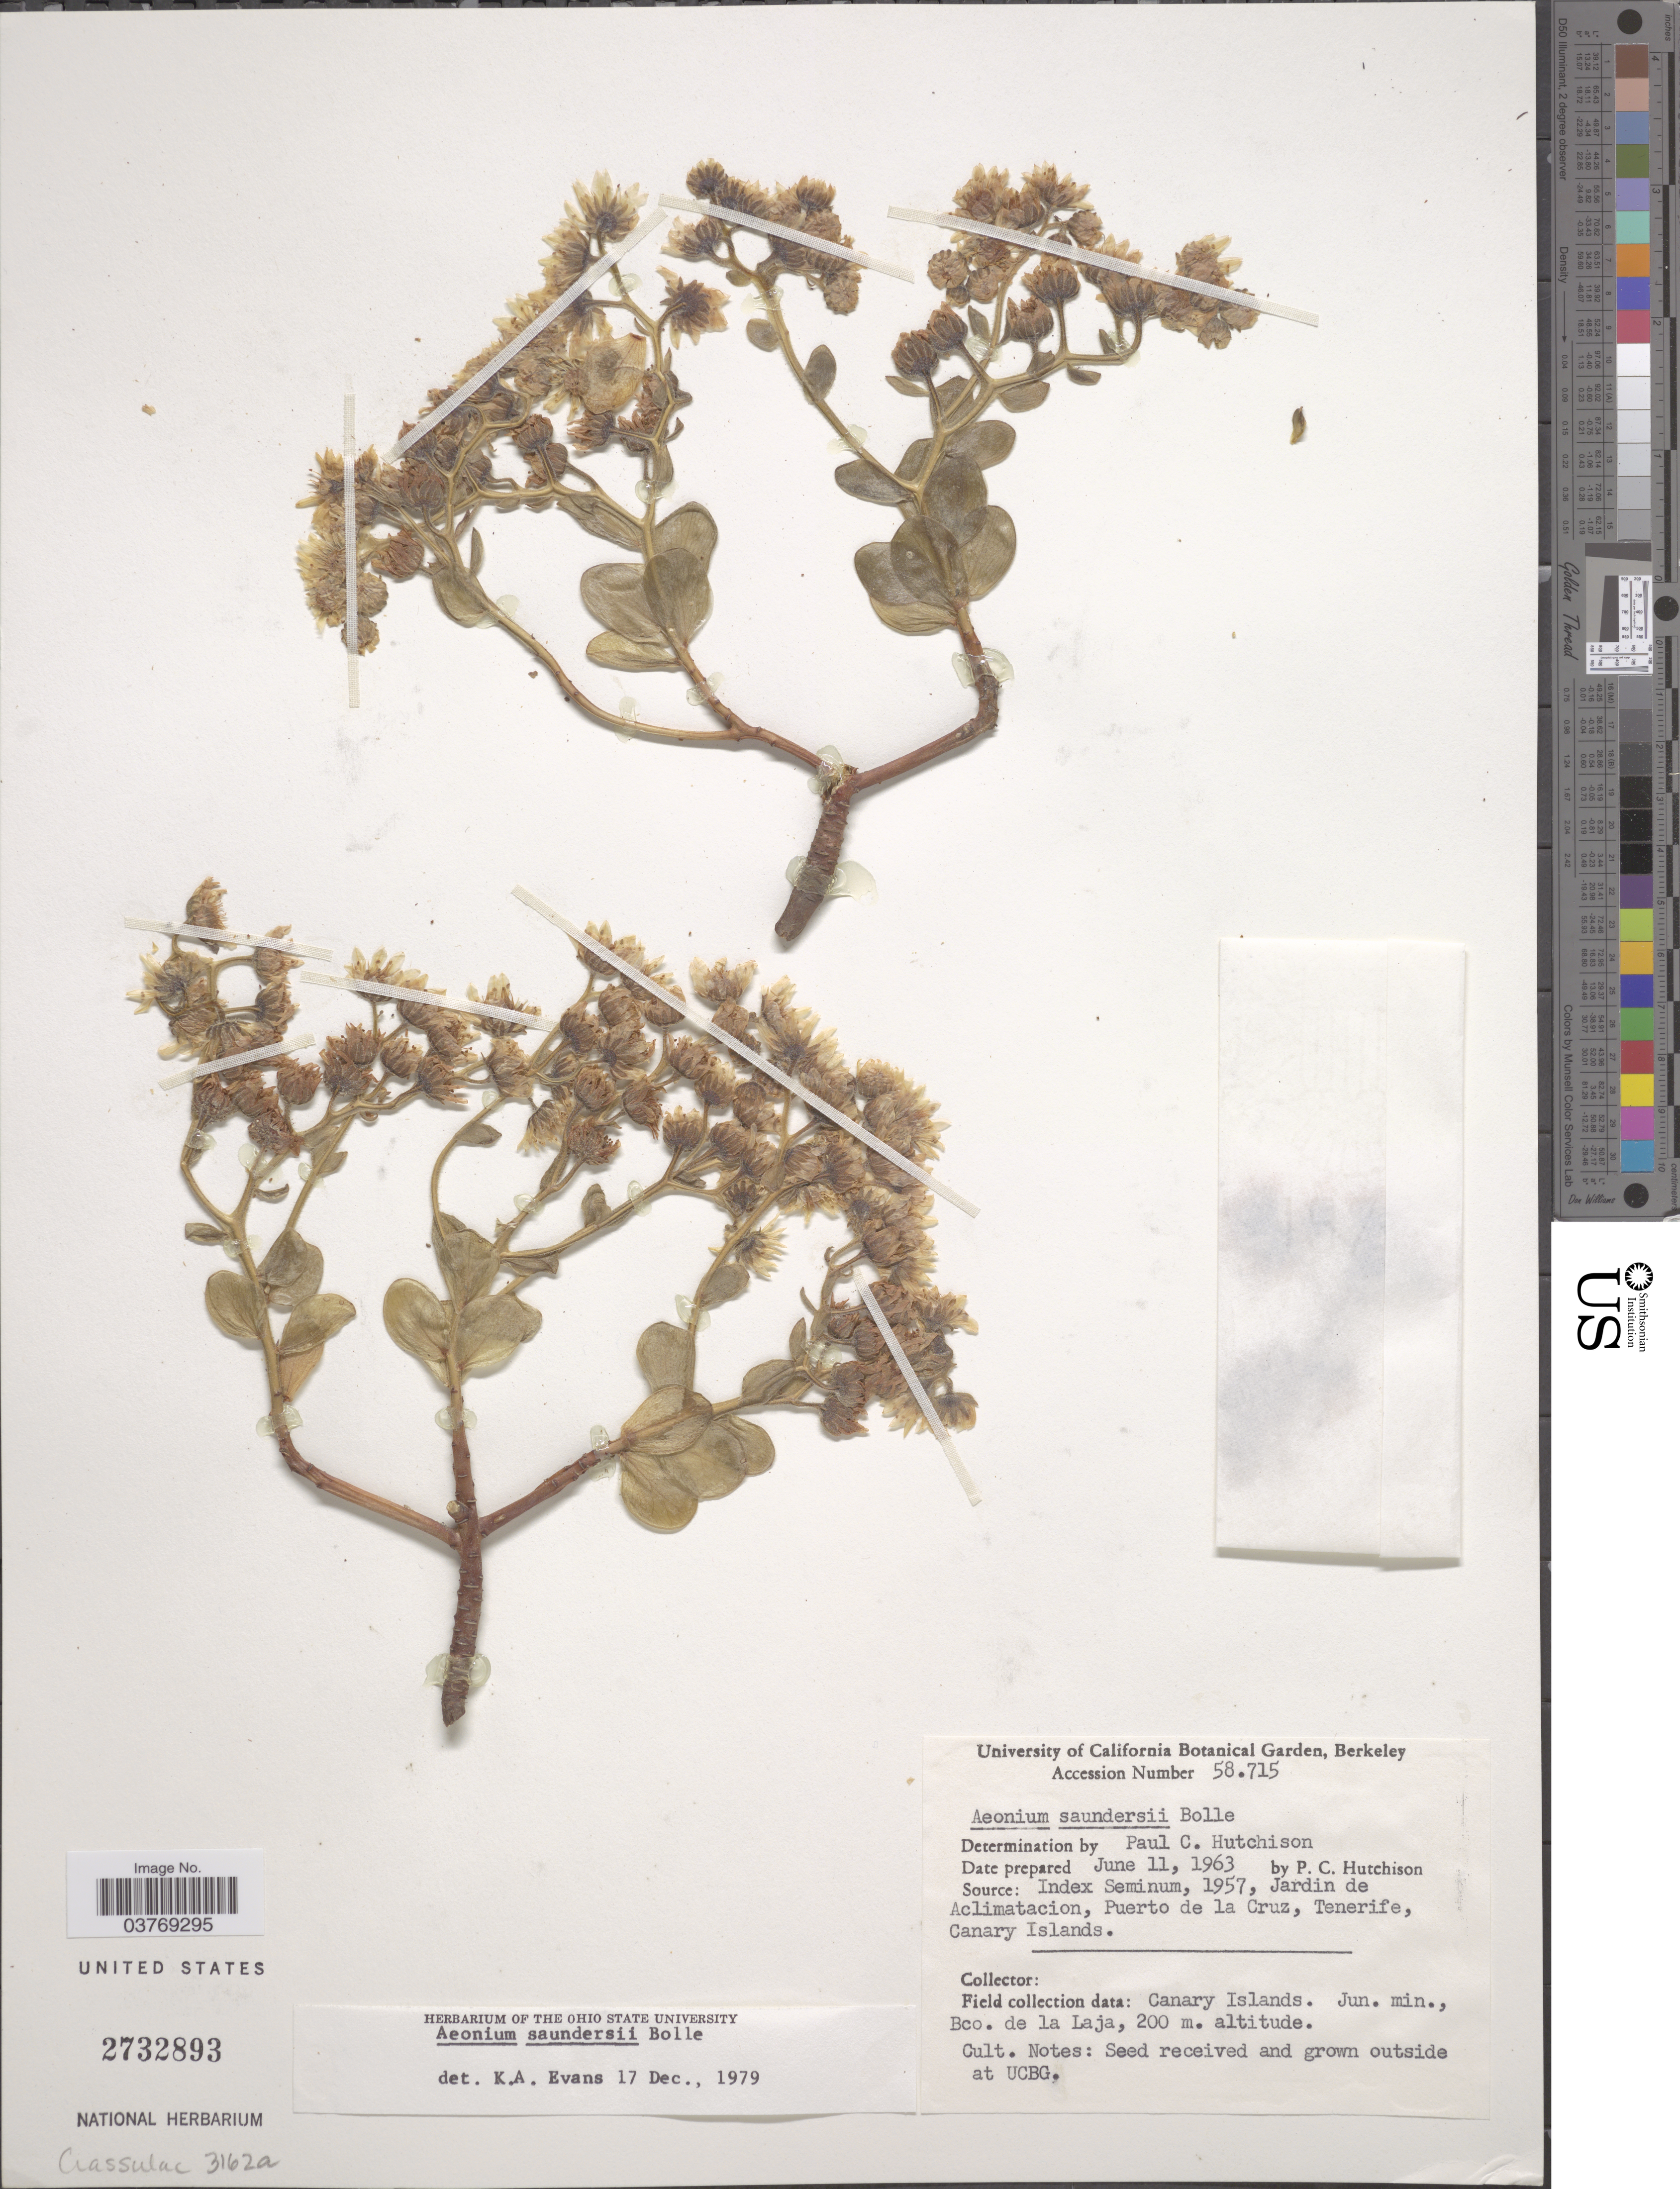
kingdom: Plantae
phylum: Tracheophyta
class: Magnoliopsida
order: Saxifragales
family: Crassulaceae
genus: Aeonium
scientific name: Aeonium saundersii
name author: Bolle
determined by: Evans, K.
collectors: P. C. Hutchison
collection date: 1963-06-11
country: United States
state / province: California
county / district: Alameda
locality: University of California Botanical Garden, Berkeley.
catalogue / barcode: US 2732893